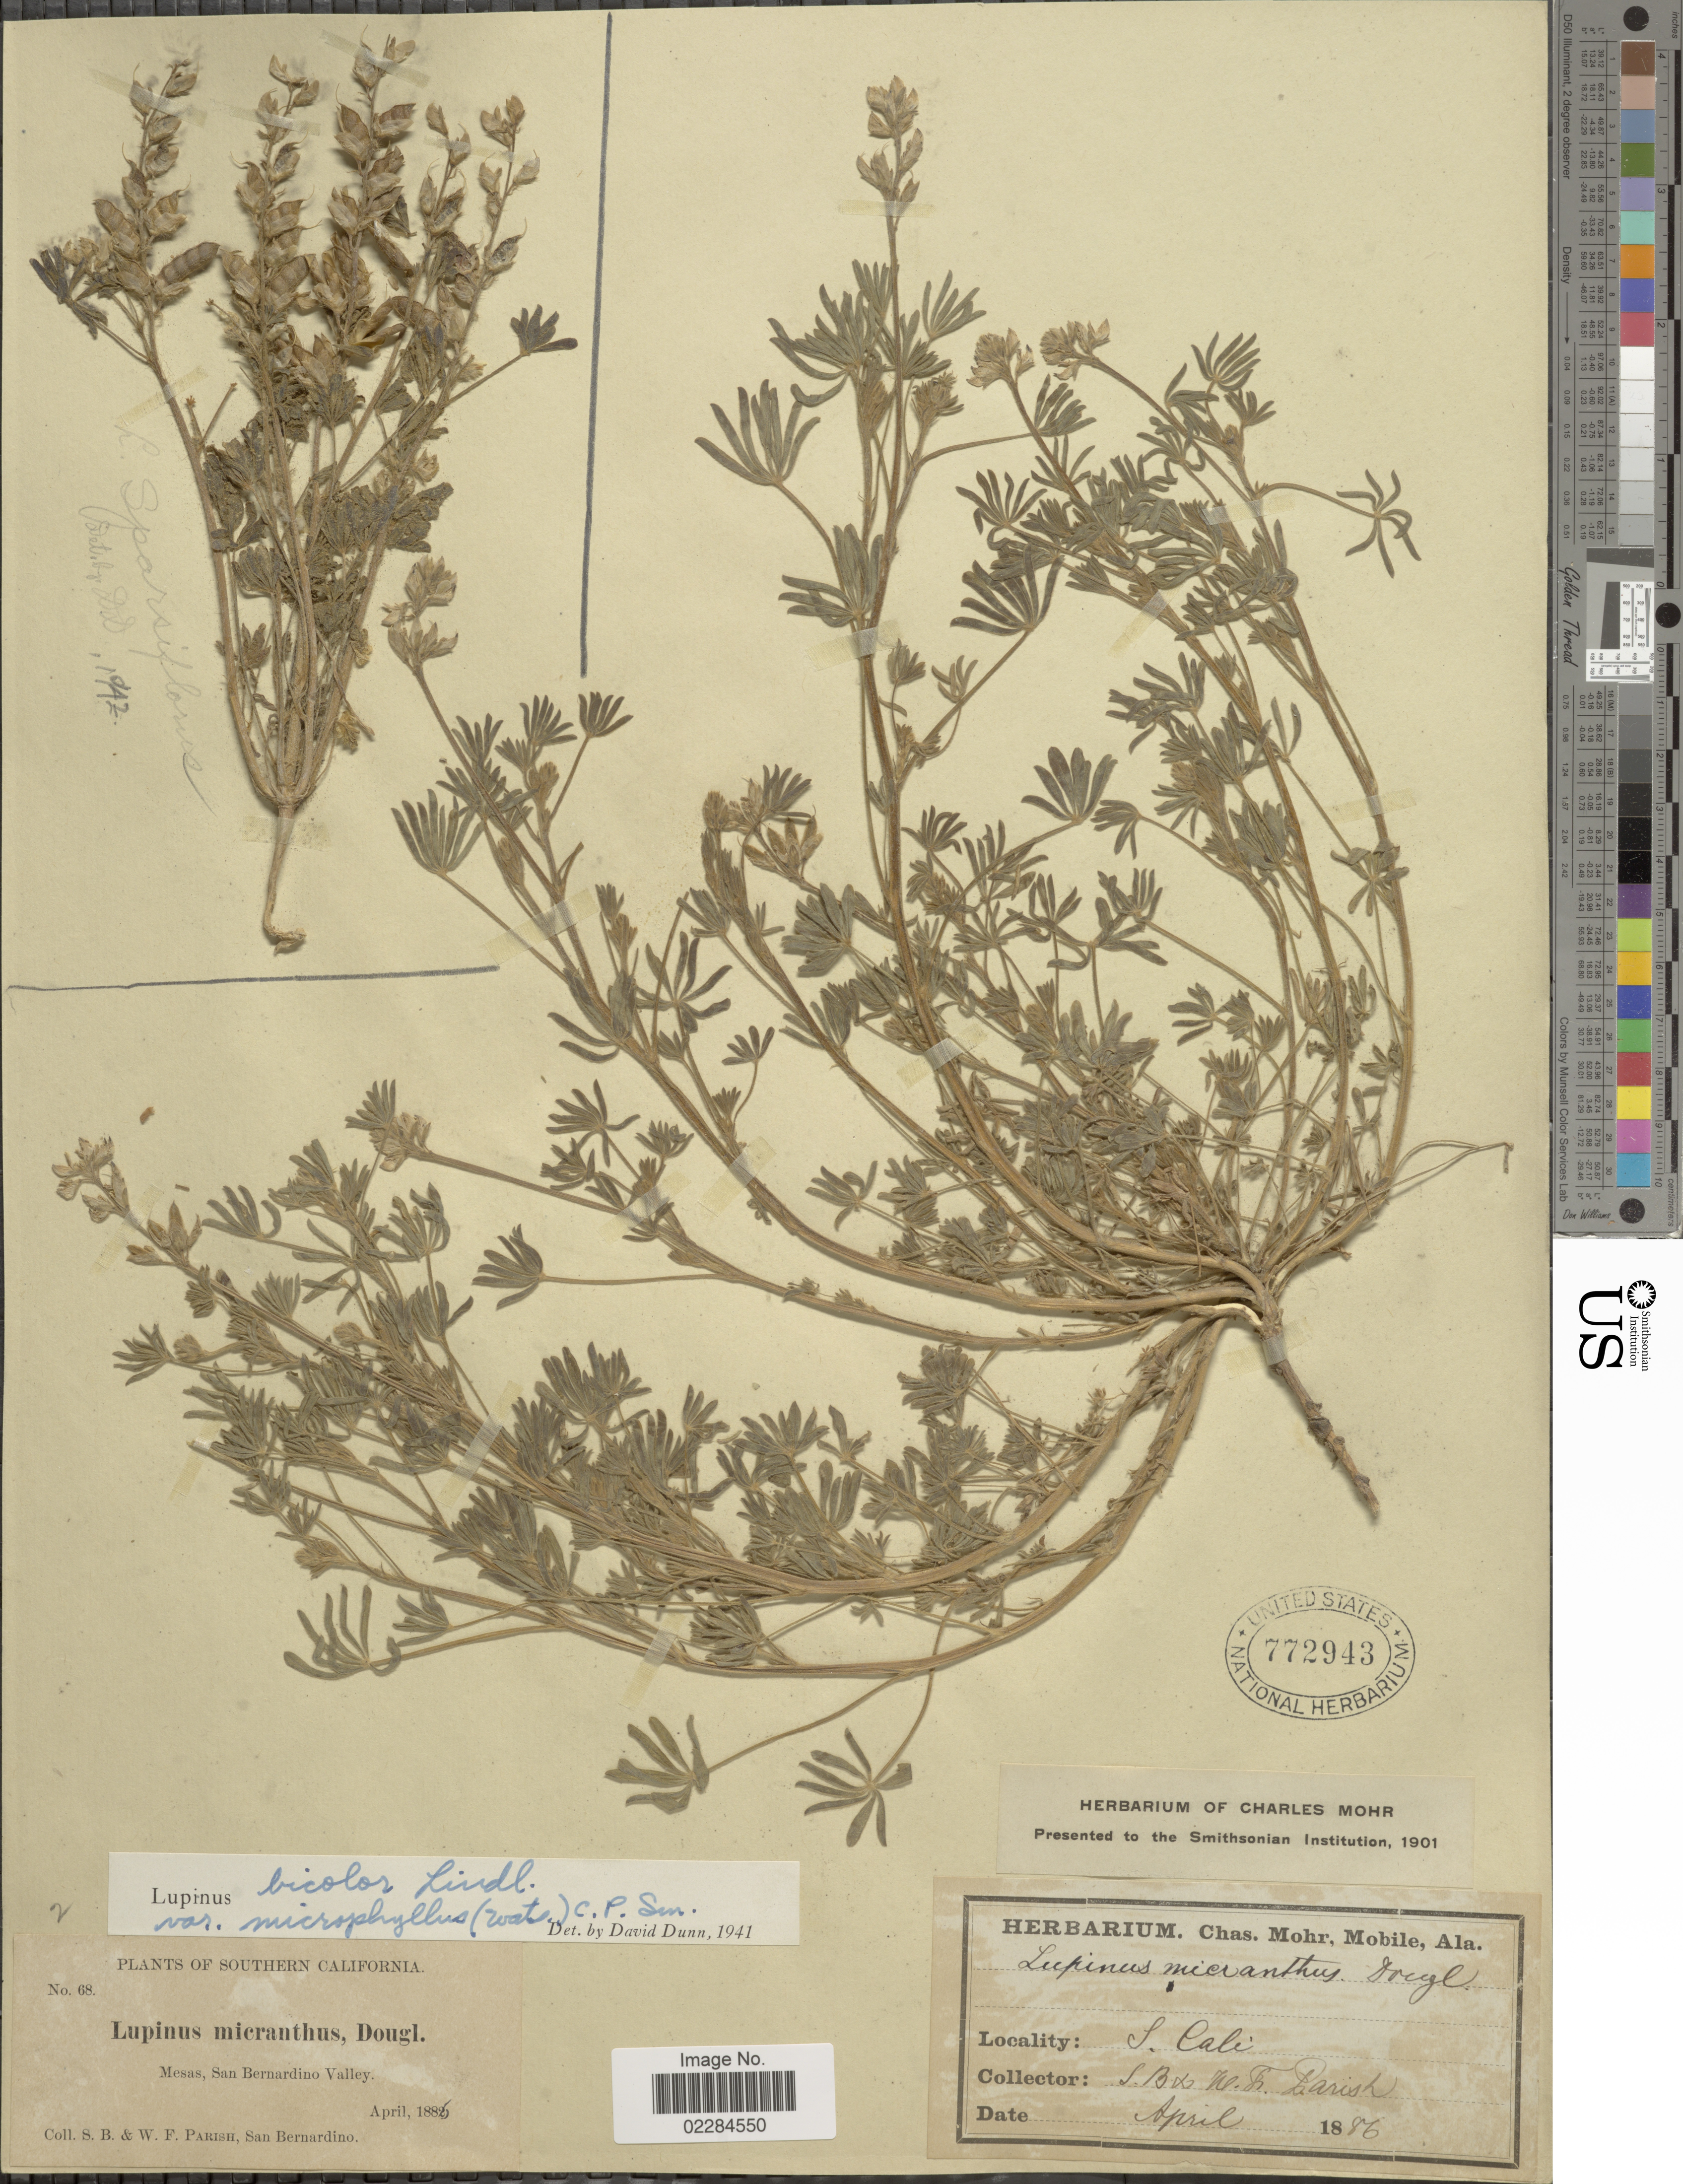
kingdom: Plantae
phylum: Tracheophyta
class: Magnoliopsida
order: Fabales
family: Fabaceae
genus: Lupinus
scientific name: Lupinus bicolor var. microphyllus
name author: Lindl.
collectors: S. B. Parish & W. F. Parish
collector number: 68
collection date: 1886-04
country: United States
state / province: California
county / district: San Bernardino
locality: Southern California. Mesas, San Bernardino Valley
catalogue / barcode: US 772943